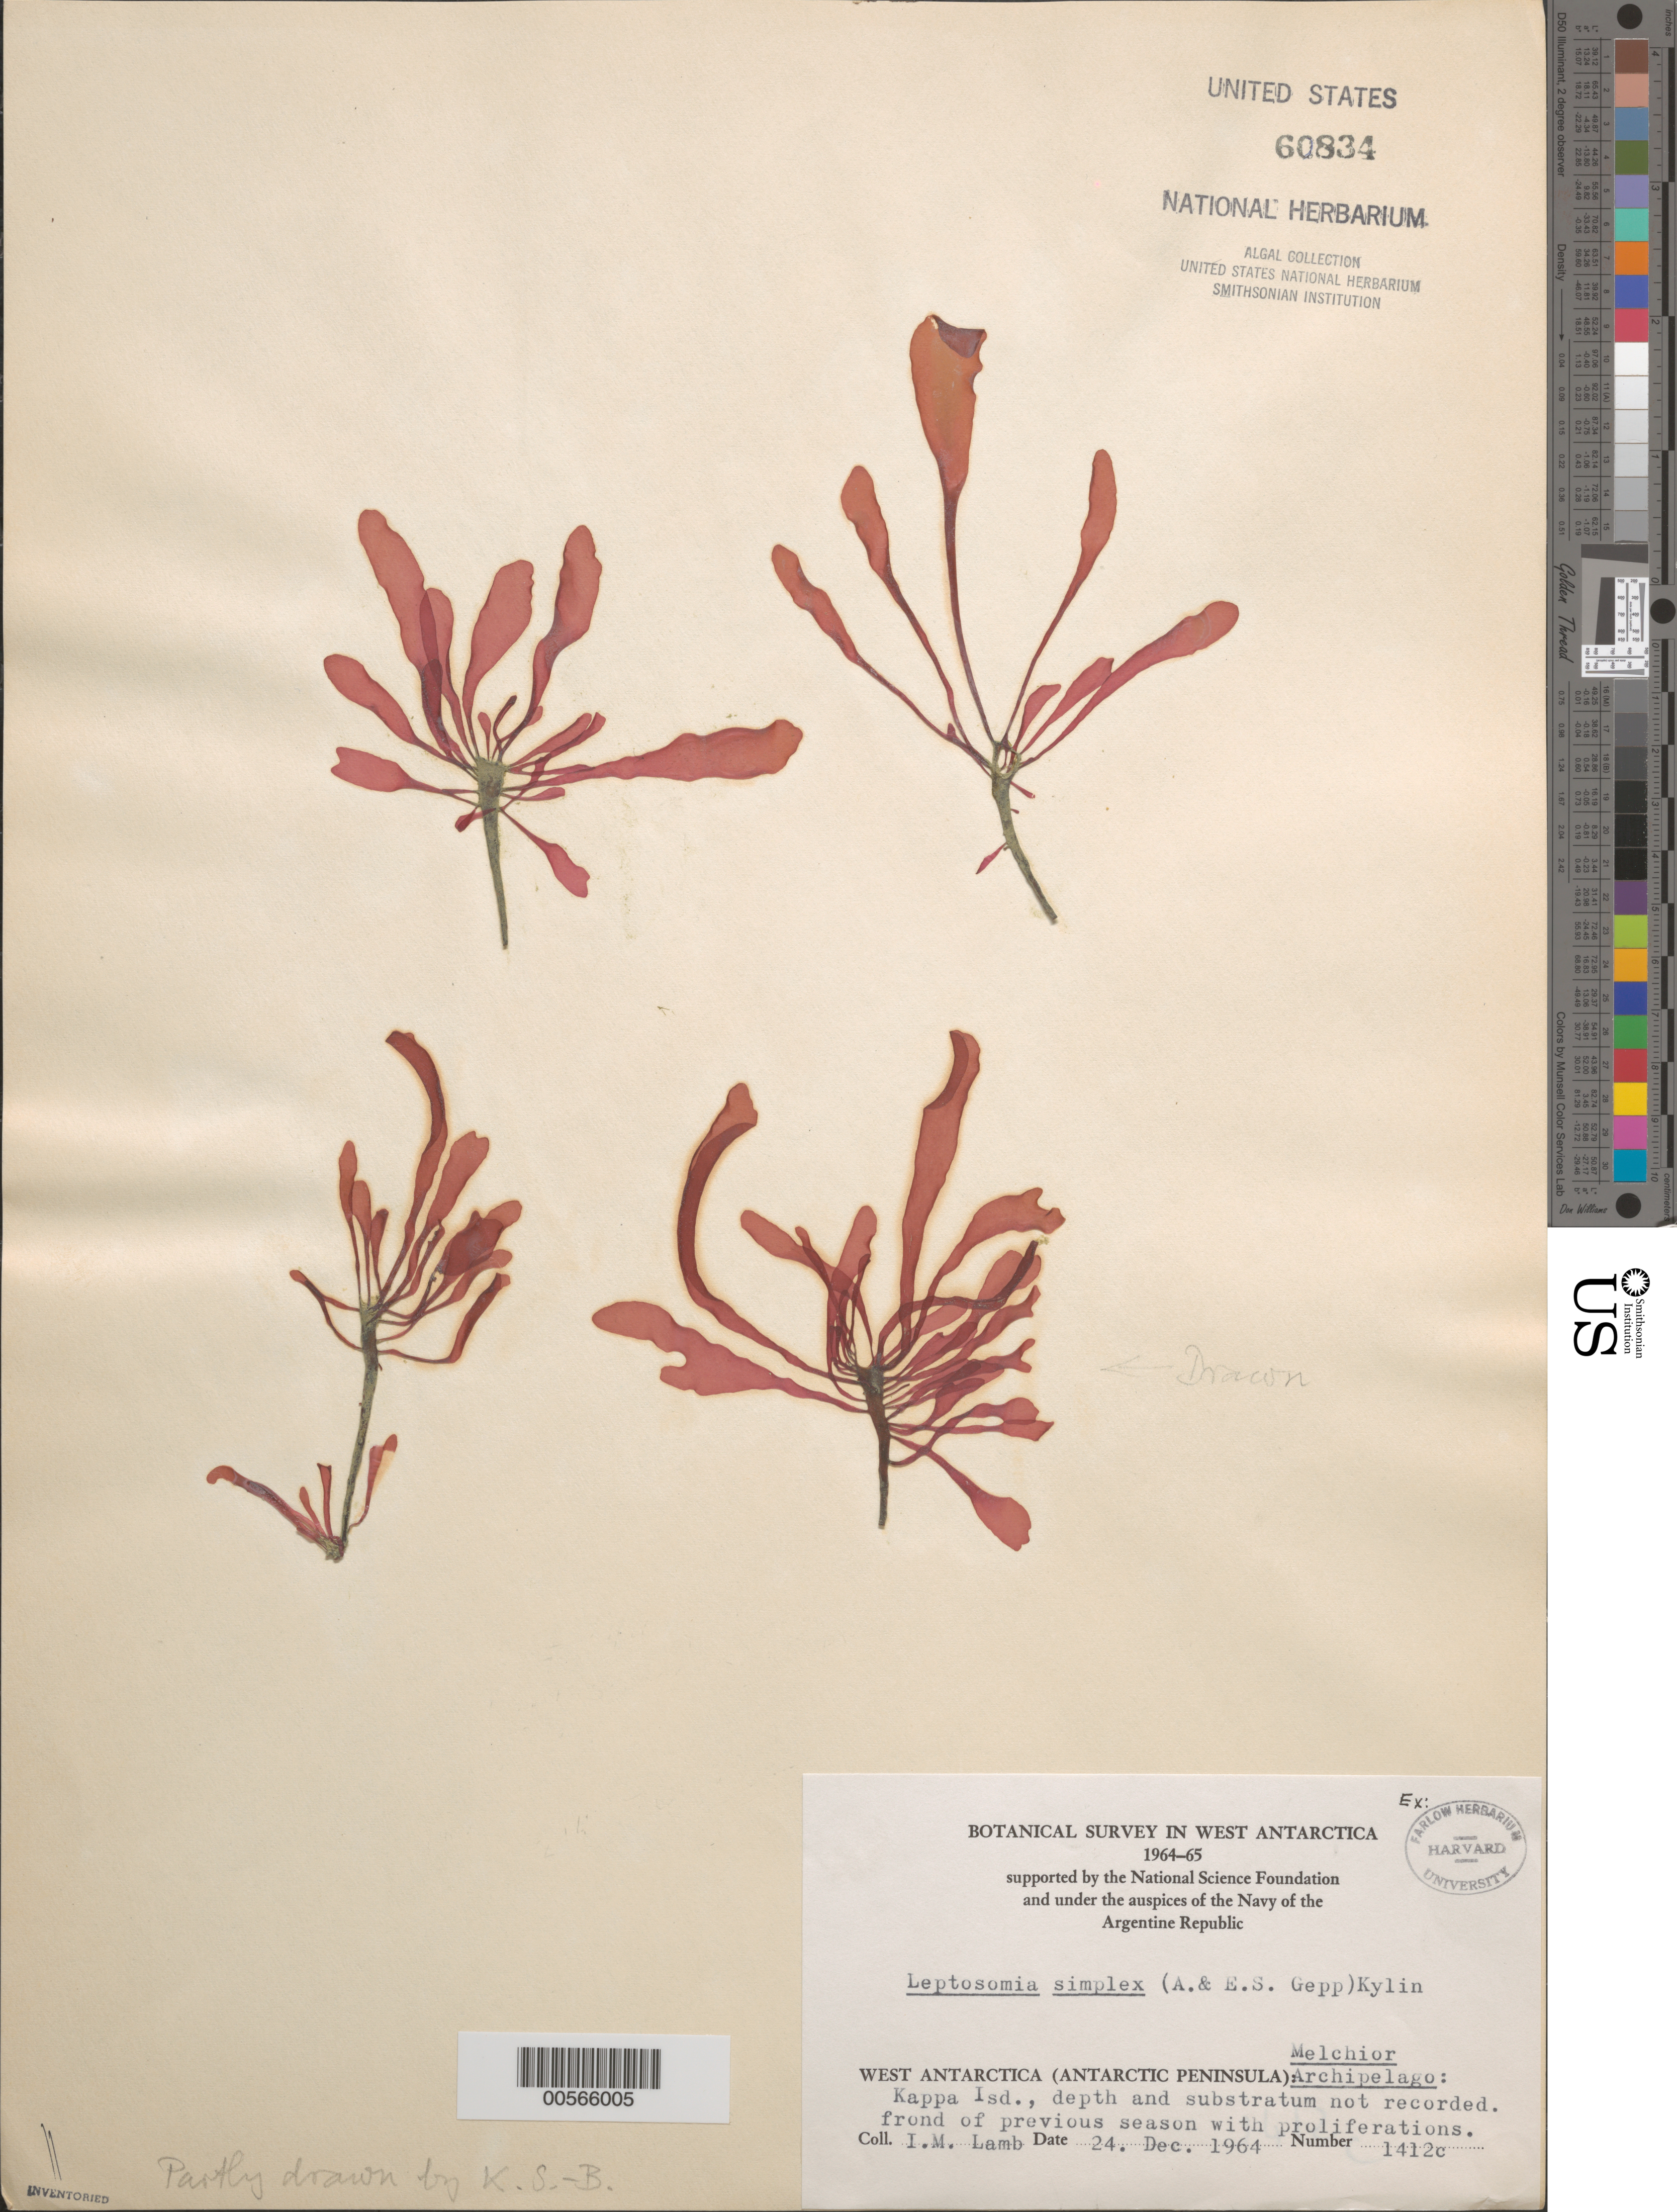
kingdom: Plantae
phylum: Rhodophyta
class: Florideophyceae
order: Palmariales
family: Palmariaceae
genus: Palmaria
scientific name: Palmaria decipiens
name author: (Reinsch) Ricker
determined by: Algae name updating Project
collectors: I. M. Lamb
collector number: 1412c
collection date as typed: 24 Dec 1964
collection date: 1964-12-24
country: Antarctica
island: Kappa Island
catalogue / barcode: US 60834